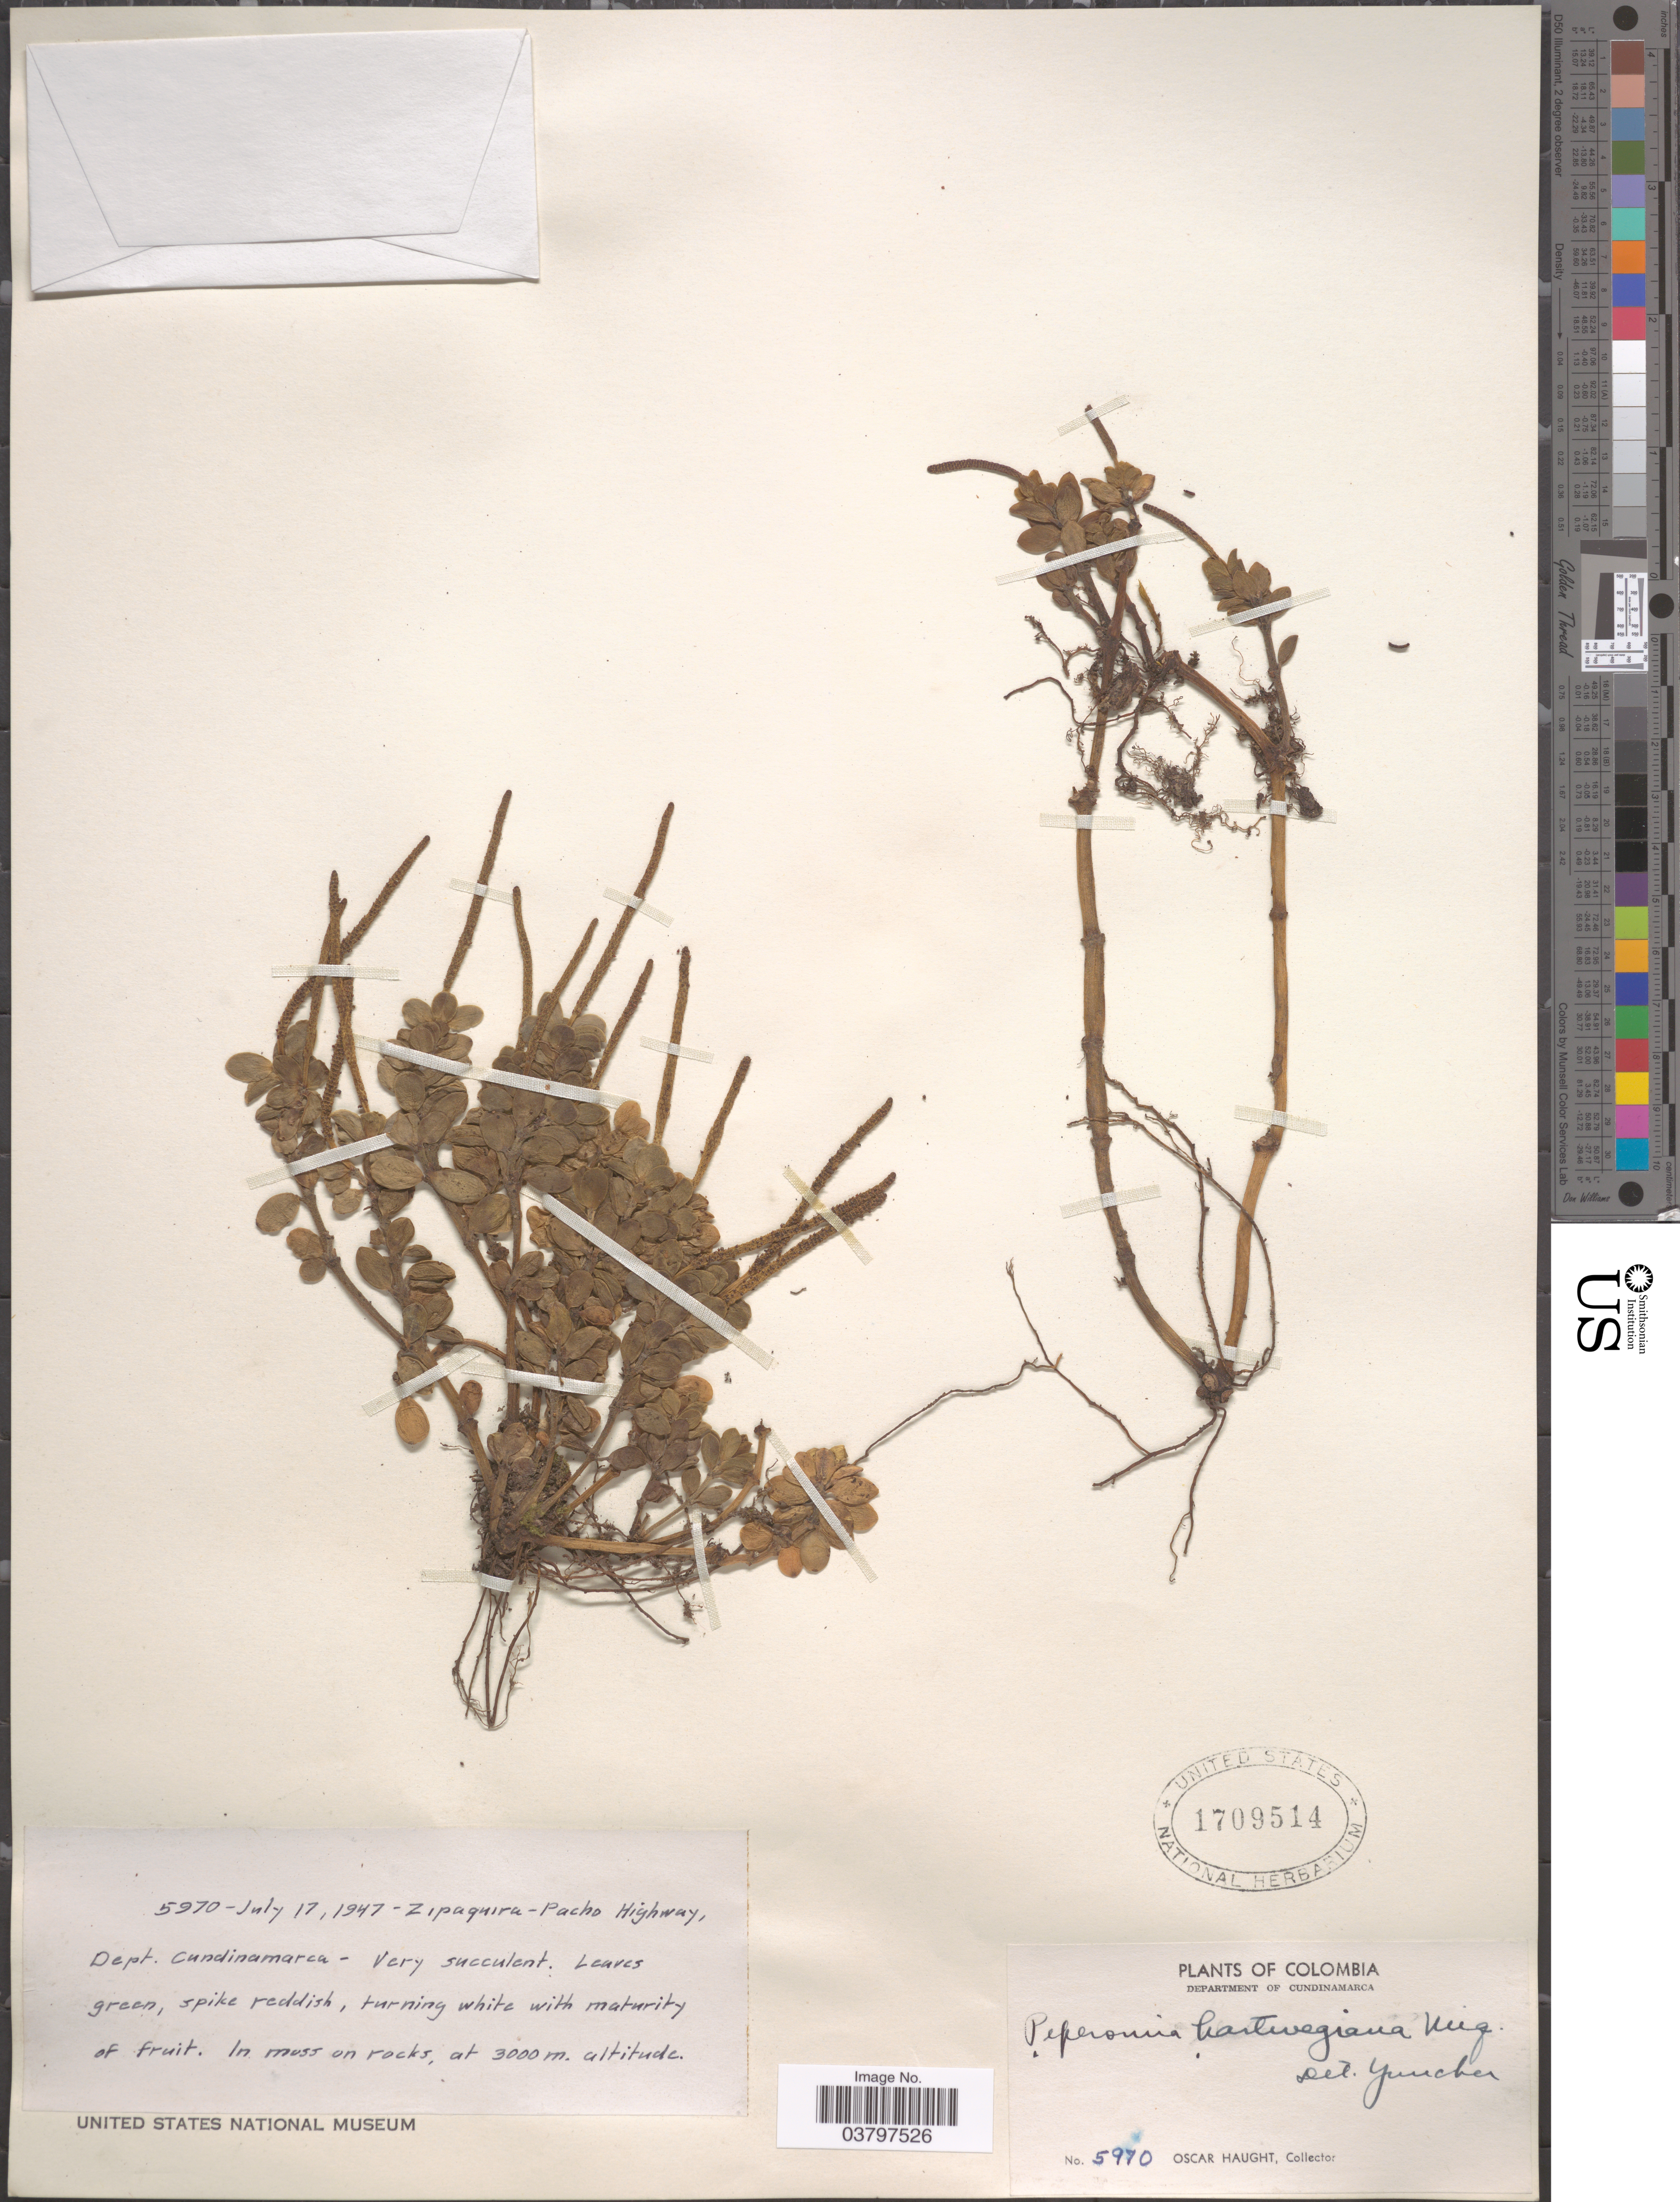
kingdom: Plantae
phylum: Tracheophyta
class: Magnoliopsida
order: Piperales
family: Piperaceae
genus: Peperomia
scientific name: Peperomia hartwegiana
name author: Miq.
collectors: O. L. Haught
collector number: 5970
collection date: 1947-07-17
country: Colombia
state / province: Cundinamarca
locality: Department of Cundinamarca. Zipaquira-Pacho Highway, Dept. Cundinamarca.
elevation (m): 3000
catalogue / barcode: US 1709514